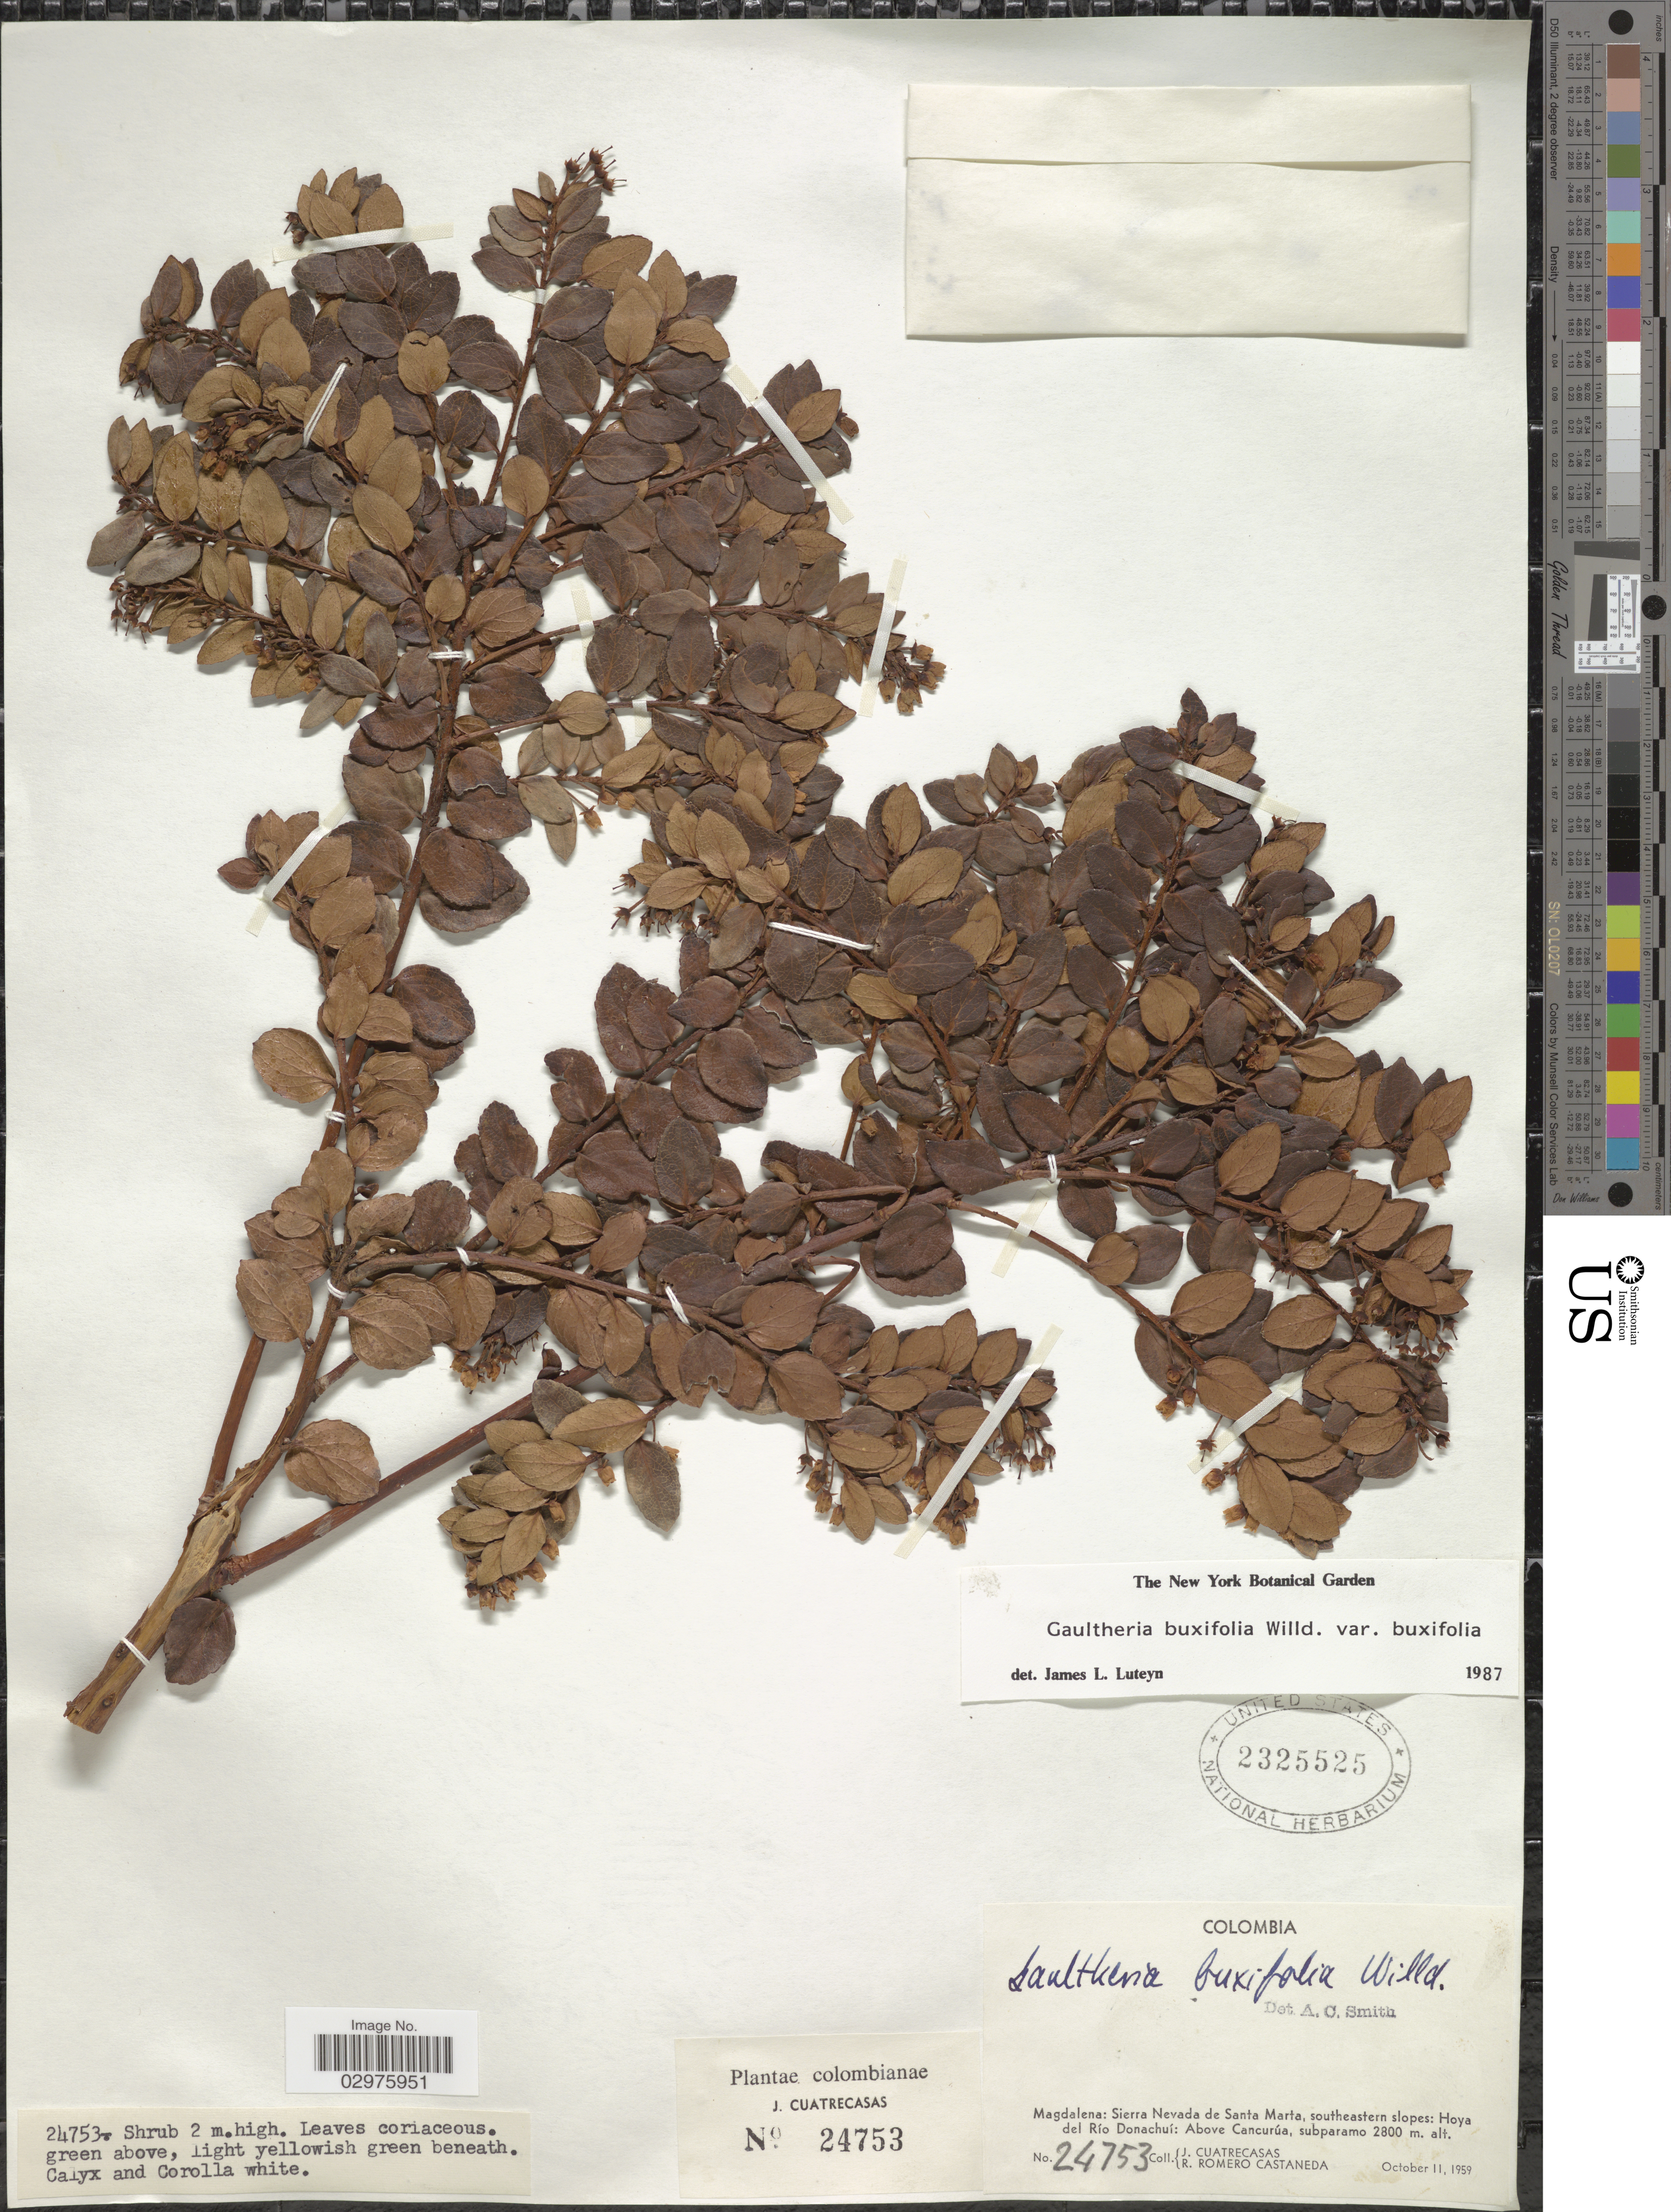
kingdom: Plantae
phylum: Tracheophyta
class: Magnoliopsida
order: Ericales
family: Ericaceae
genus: Gaultheria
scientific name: Gaultheria buxifolia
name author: Willd.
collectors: J. Cuatrecasas & R. Romero Castañeda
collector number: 24753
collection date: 1959-10-11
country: Colombia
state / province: Magdalena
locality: Magdalena: Sierra Nevada de Santa Marta, southeastern slopes: Hoya del Río Donachuí: Above Cancurúa.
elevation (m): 2800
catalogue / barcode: US 2325525